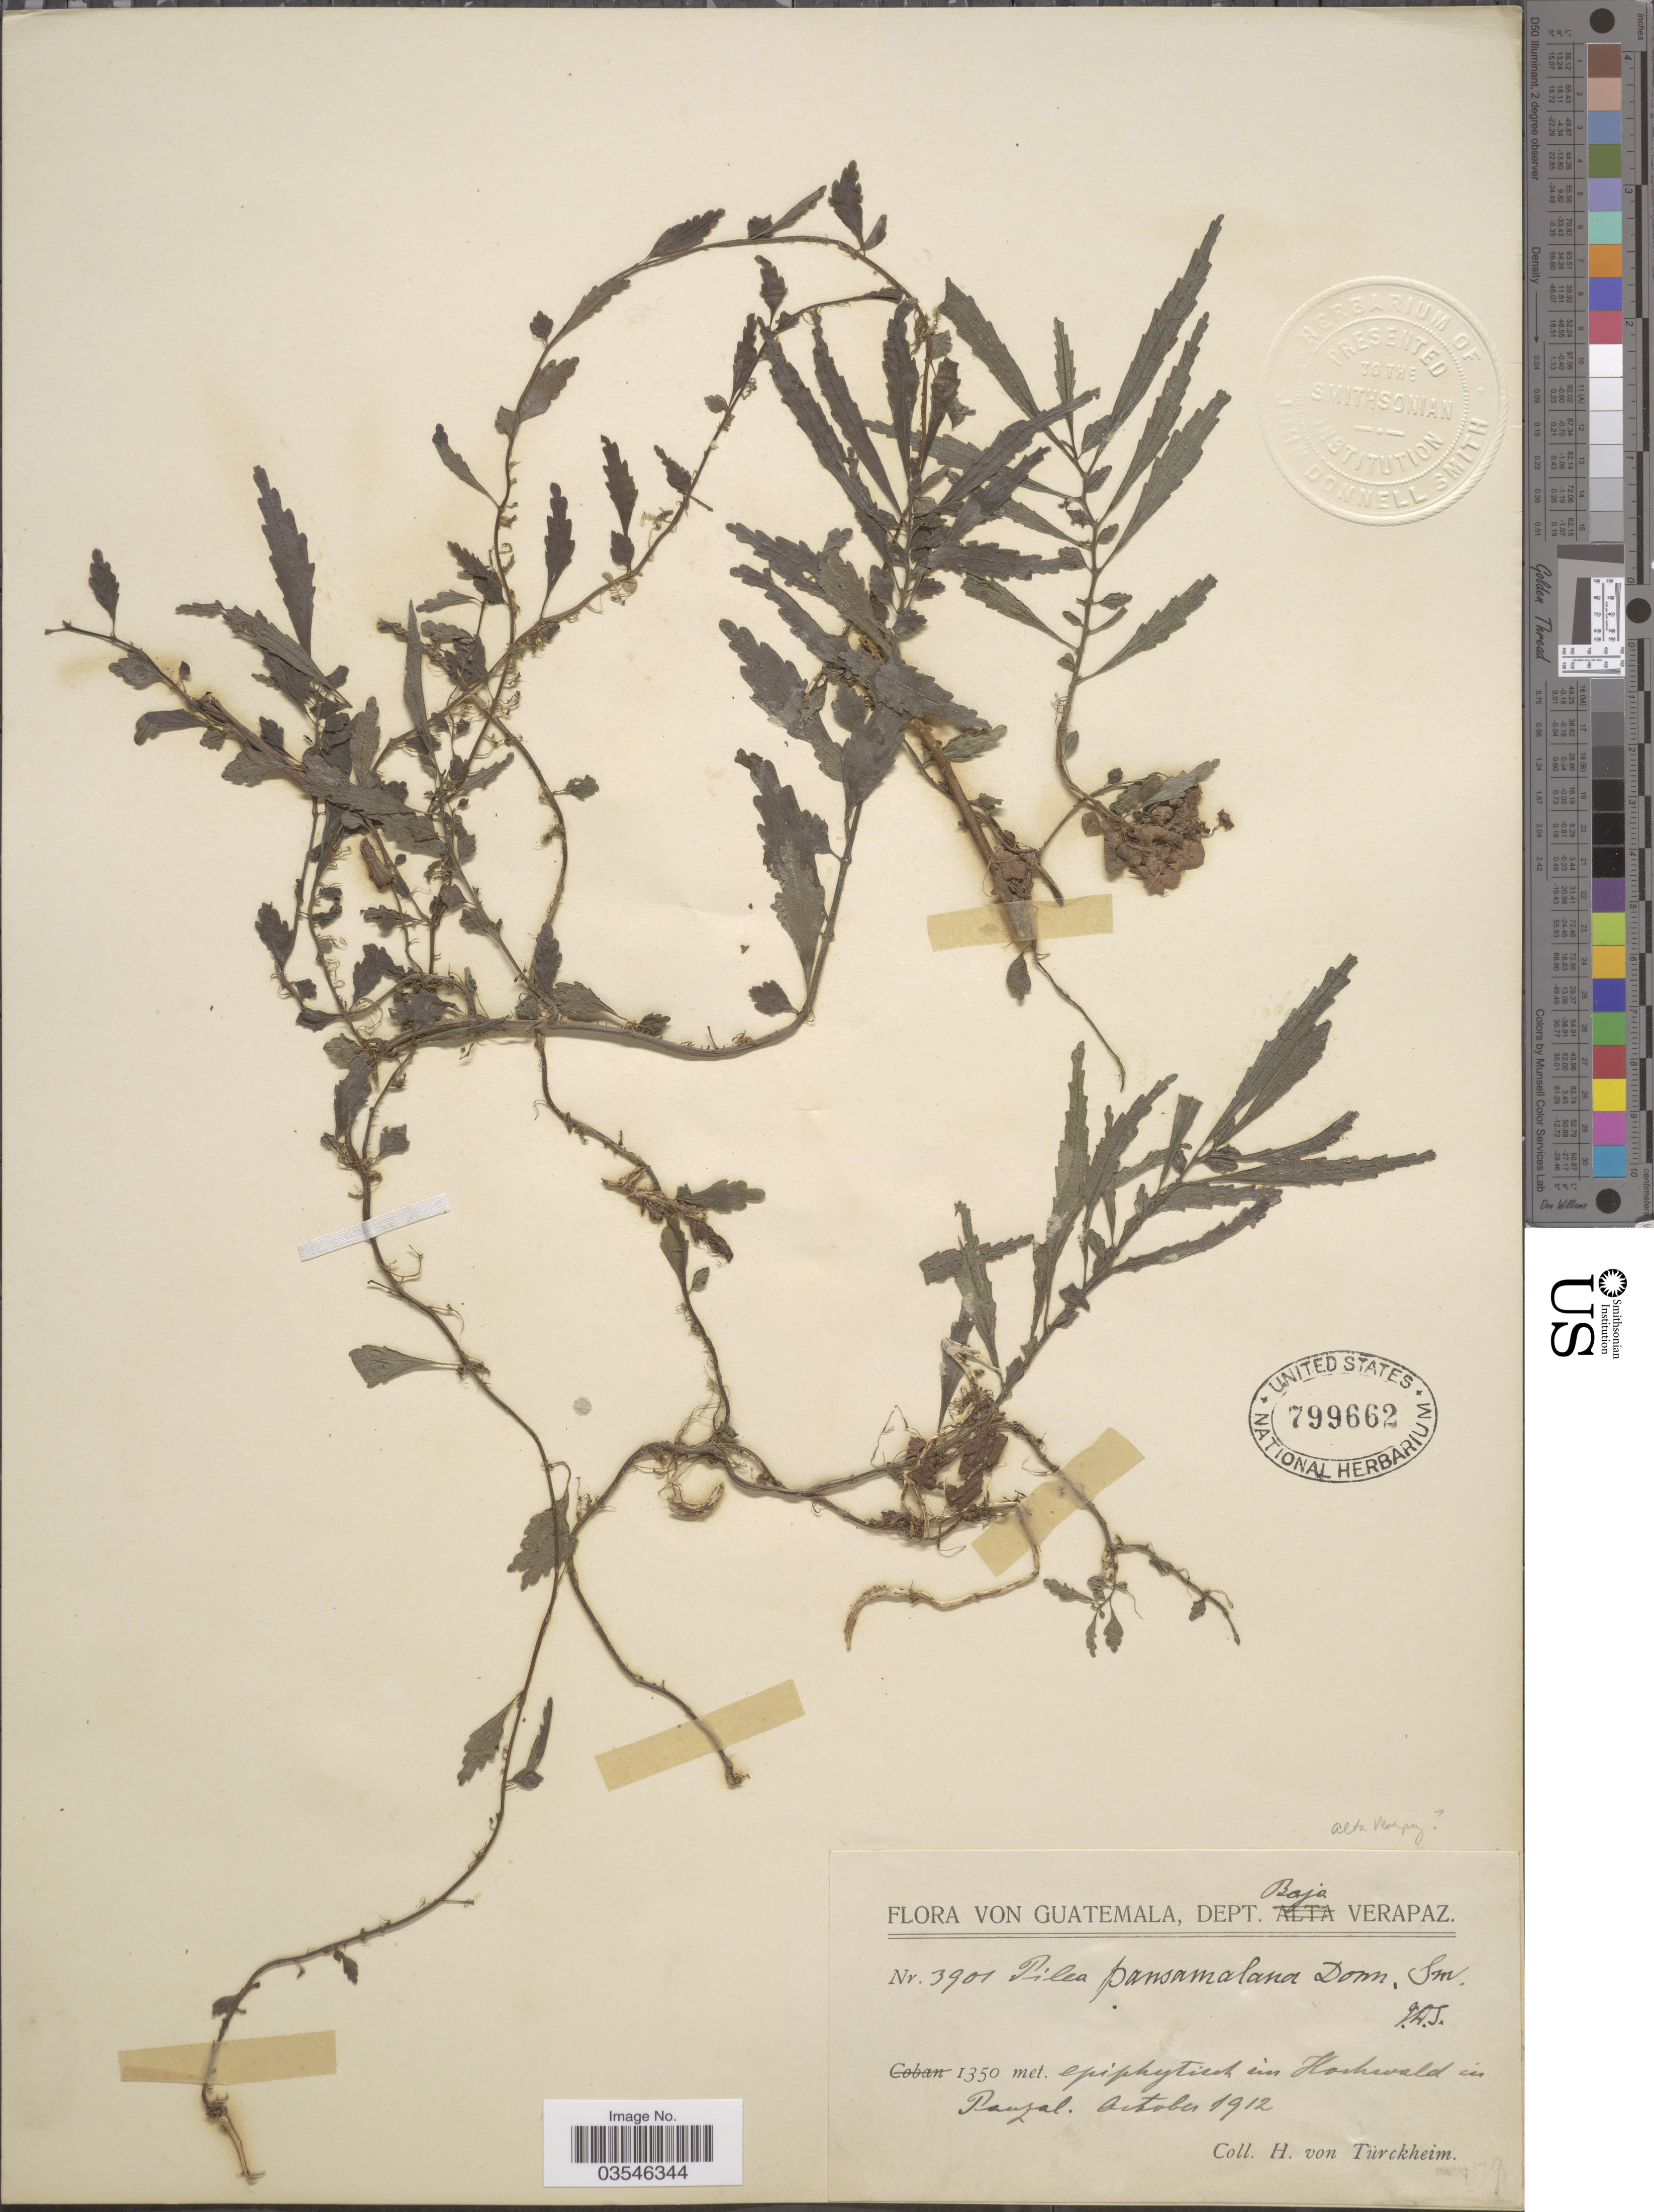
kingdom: Plantae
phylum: Tracheophyta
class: Magnoliopsida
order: Rosales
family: Urticaceae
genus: Pilea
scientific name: Pilea pansamalana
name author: Donn. Sm.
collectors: H. von Türckheim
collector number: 3901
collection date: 1912-10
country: Guatemala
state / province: Baja Verapaz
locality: Epiphytisch in hochwald in Panzal [epiphytic in high forest in Pansal] Dept. Baja Verapaz.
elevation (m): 1350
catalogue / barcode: US 799662